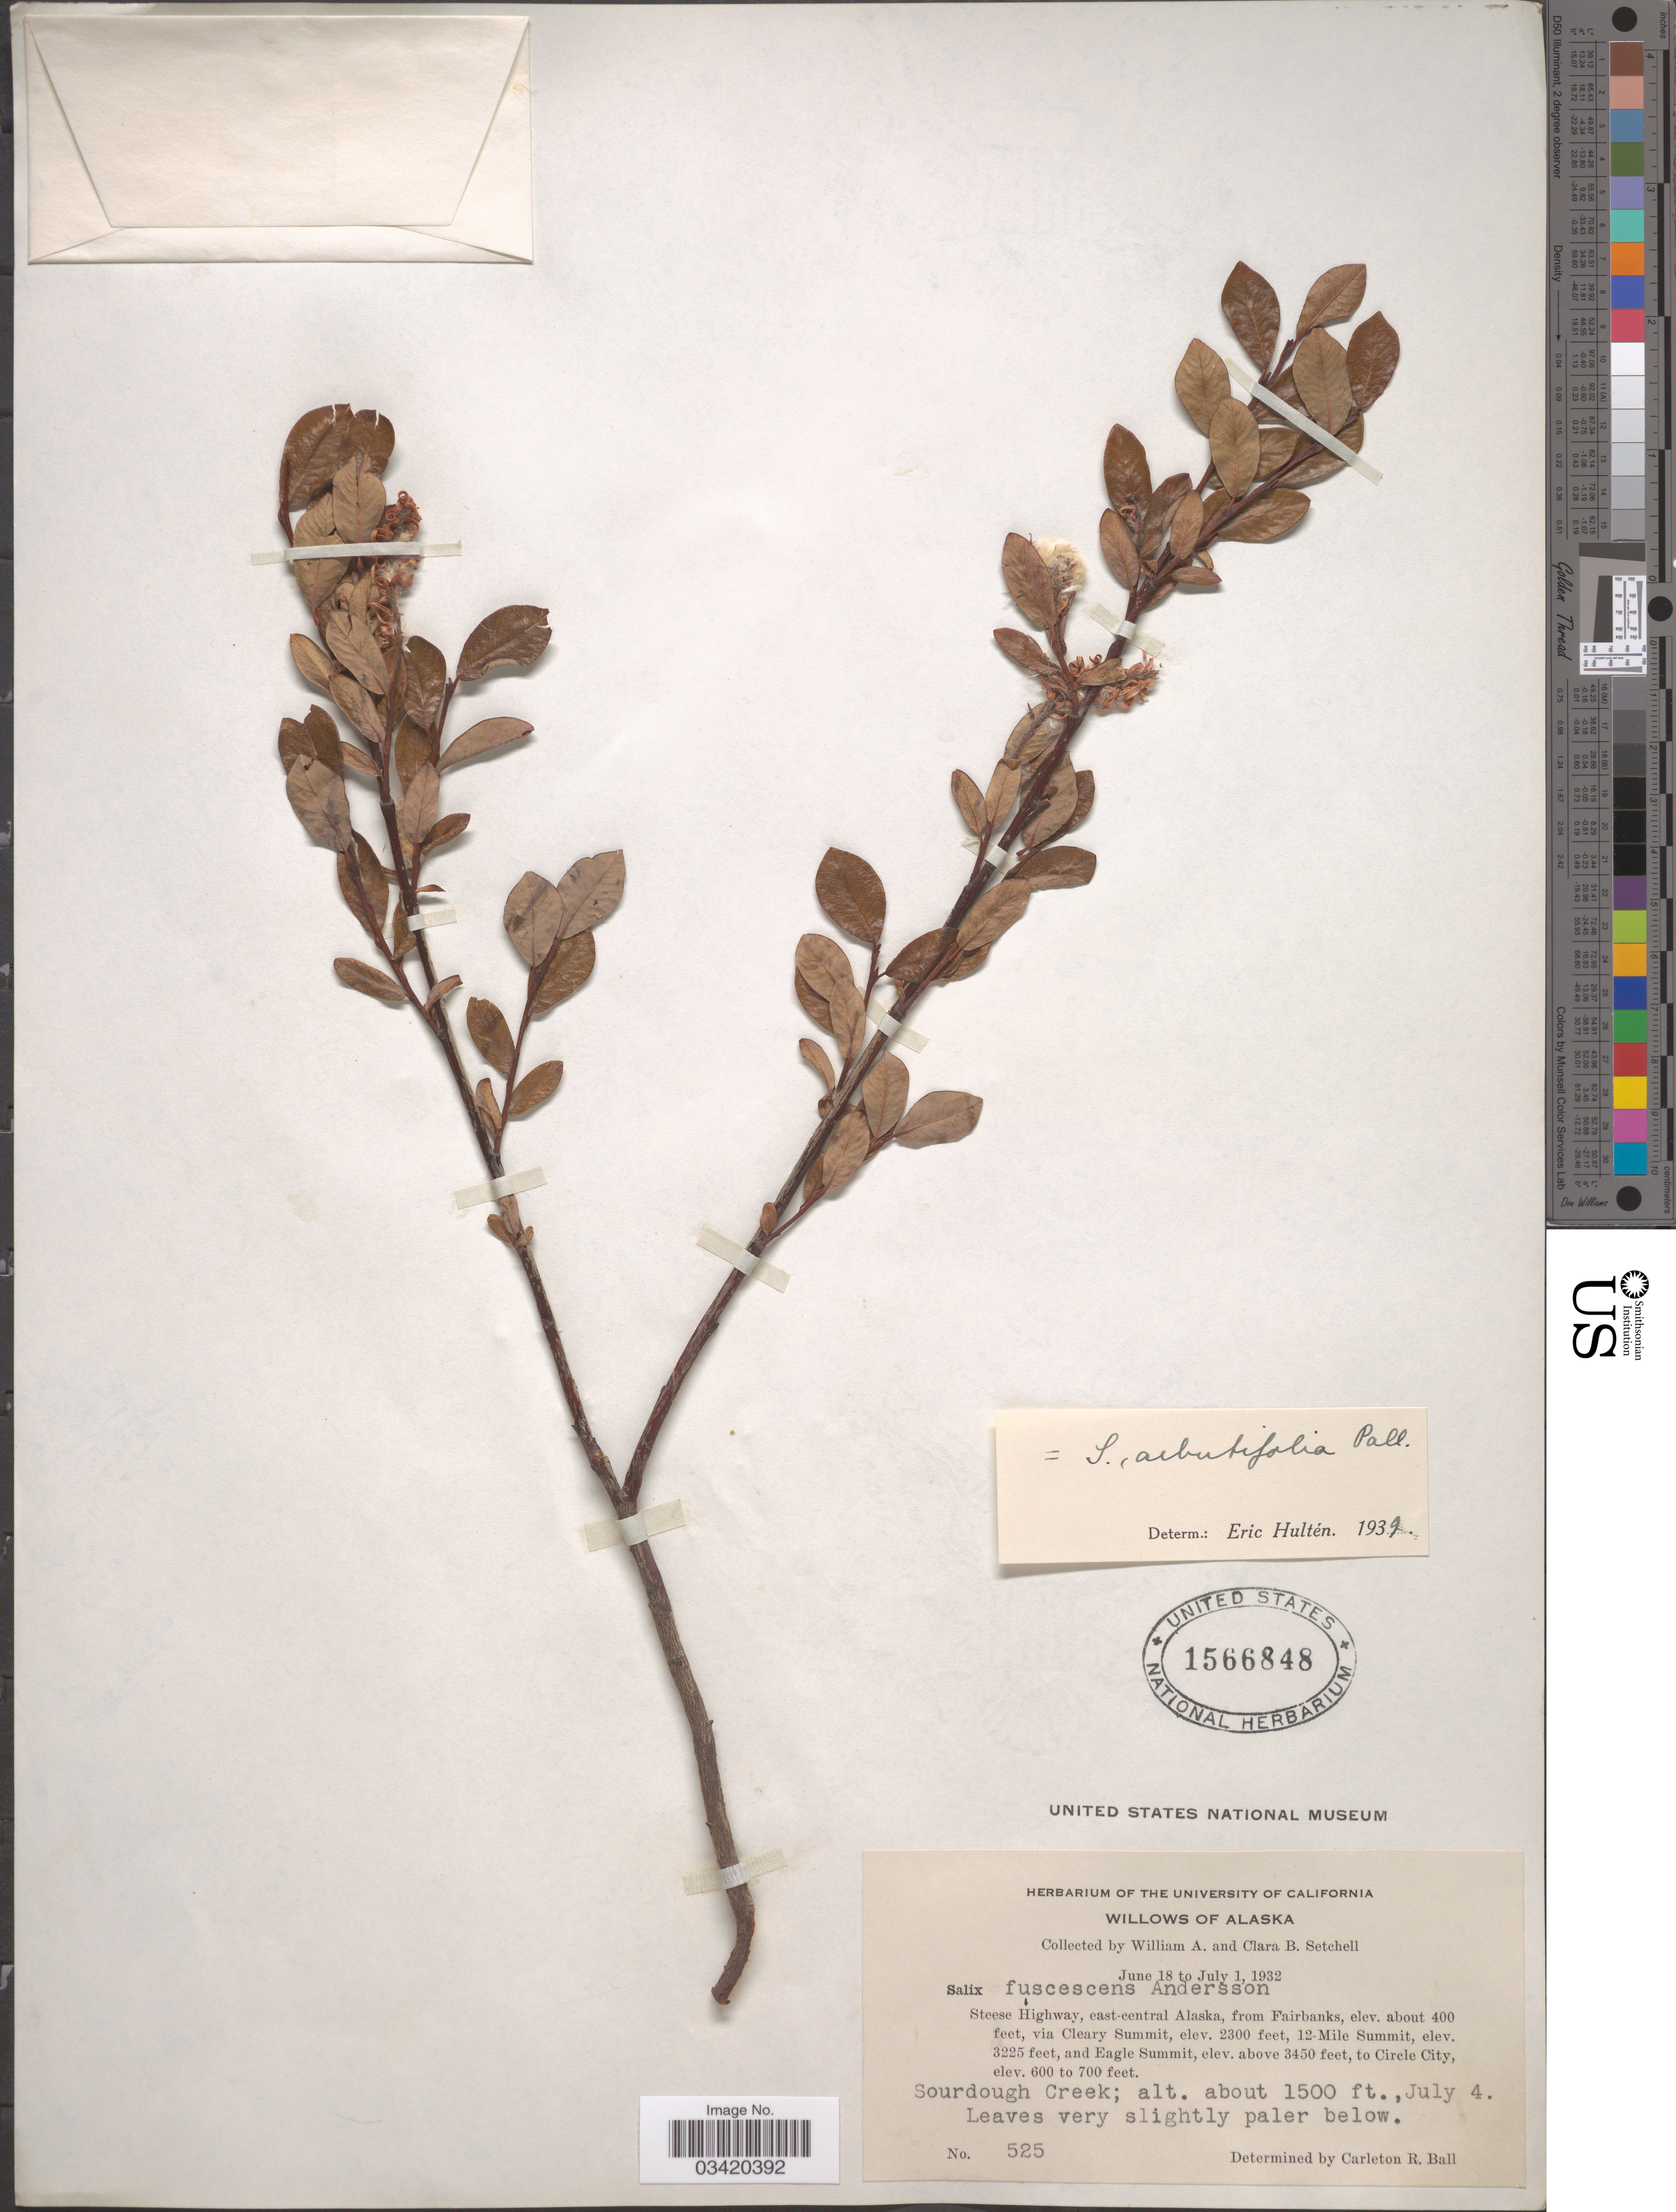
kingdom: Plantae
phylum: Tracheophyta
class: Magnoliopsida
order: Malpighiales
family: Salicaceae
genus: Salix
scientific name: Salix fuscescens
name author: Andersson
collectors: W. Setchell & C. B. Setchell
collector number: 525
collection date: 1932-07-04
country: United States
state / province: Alaska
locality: Steese Highway, east-central Alaska, from Fairbanks, via Cleary Summit, 12-Mile Summit, and Eagle Summit, to Circle City. Sourdough Creek.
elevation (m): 122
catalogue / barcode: US 1566848